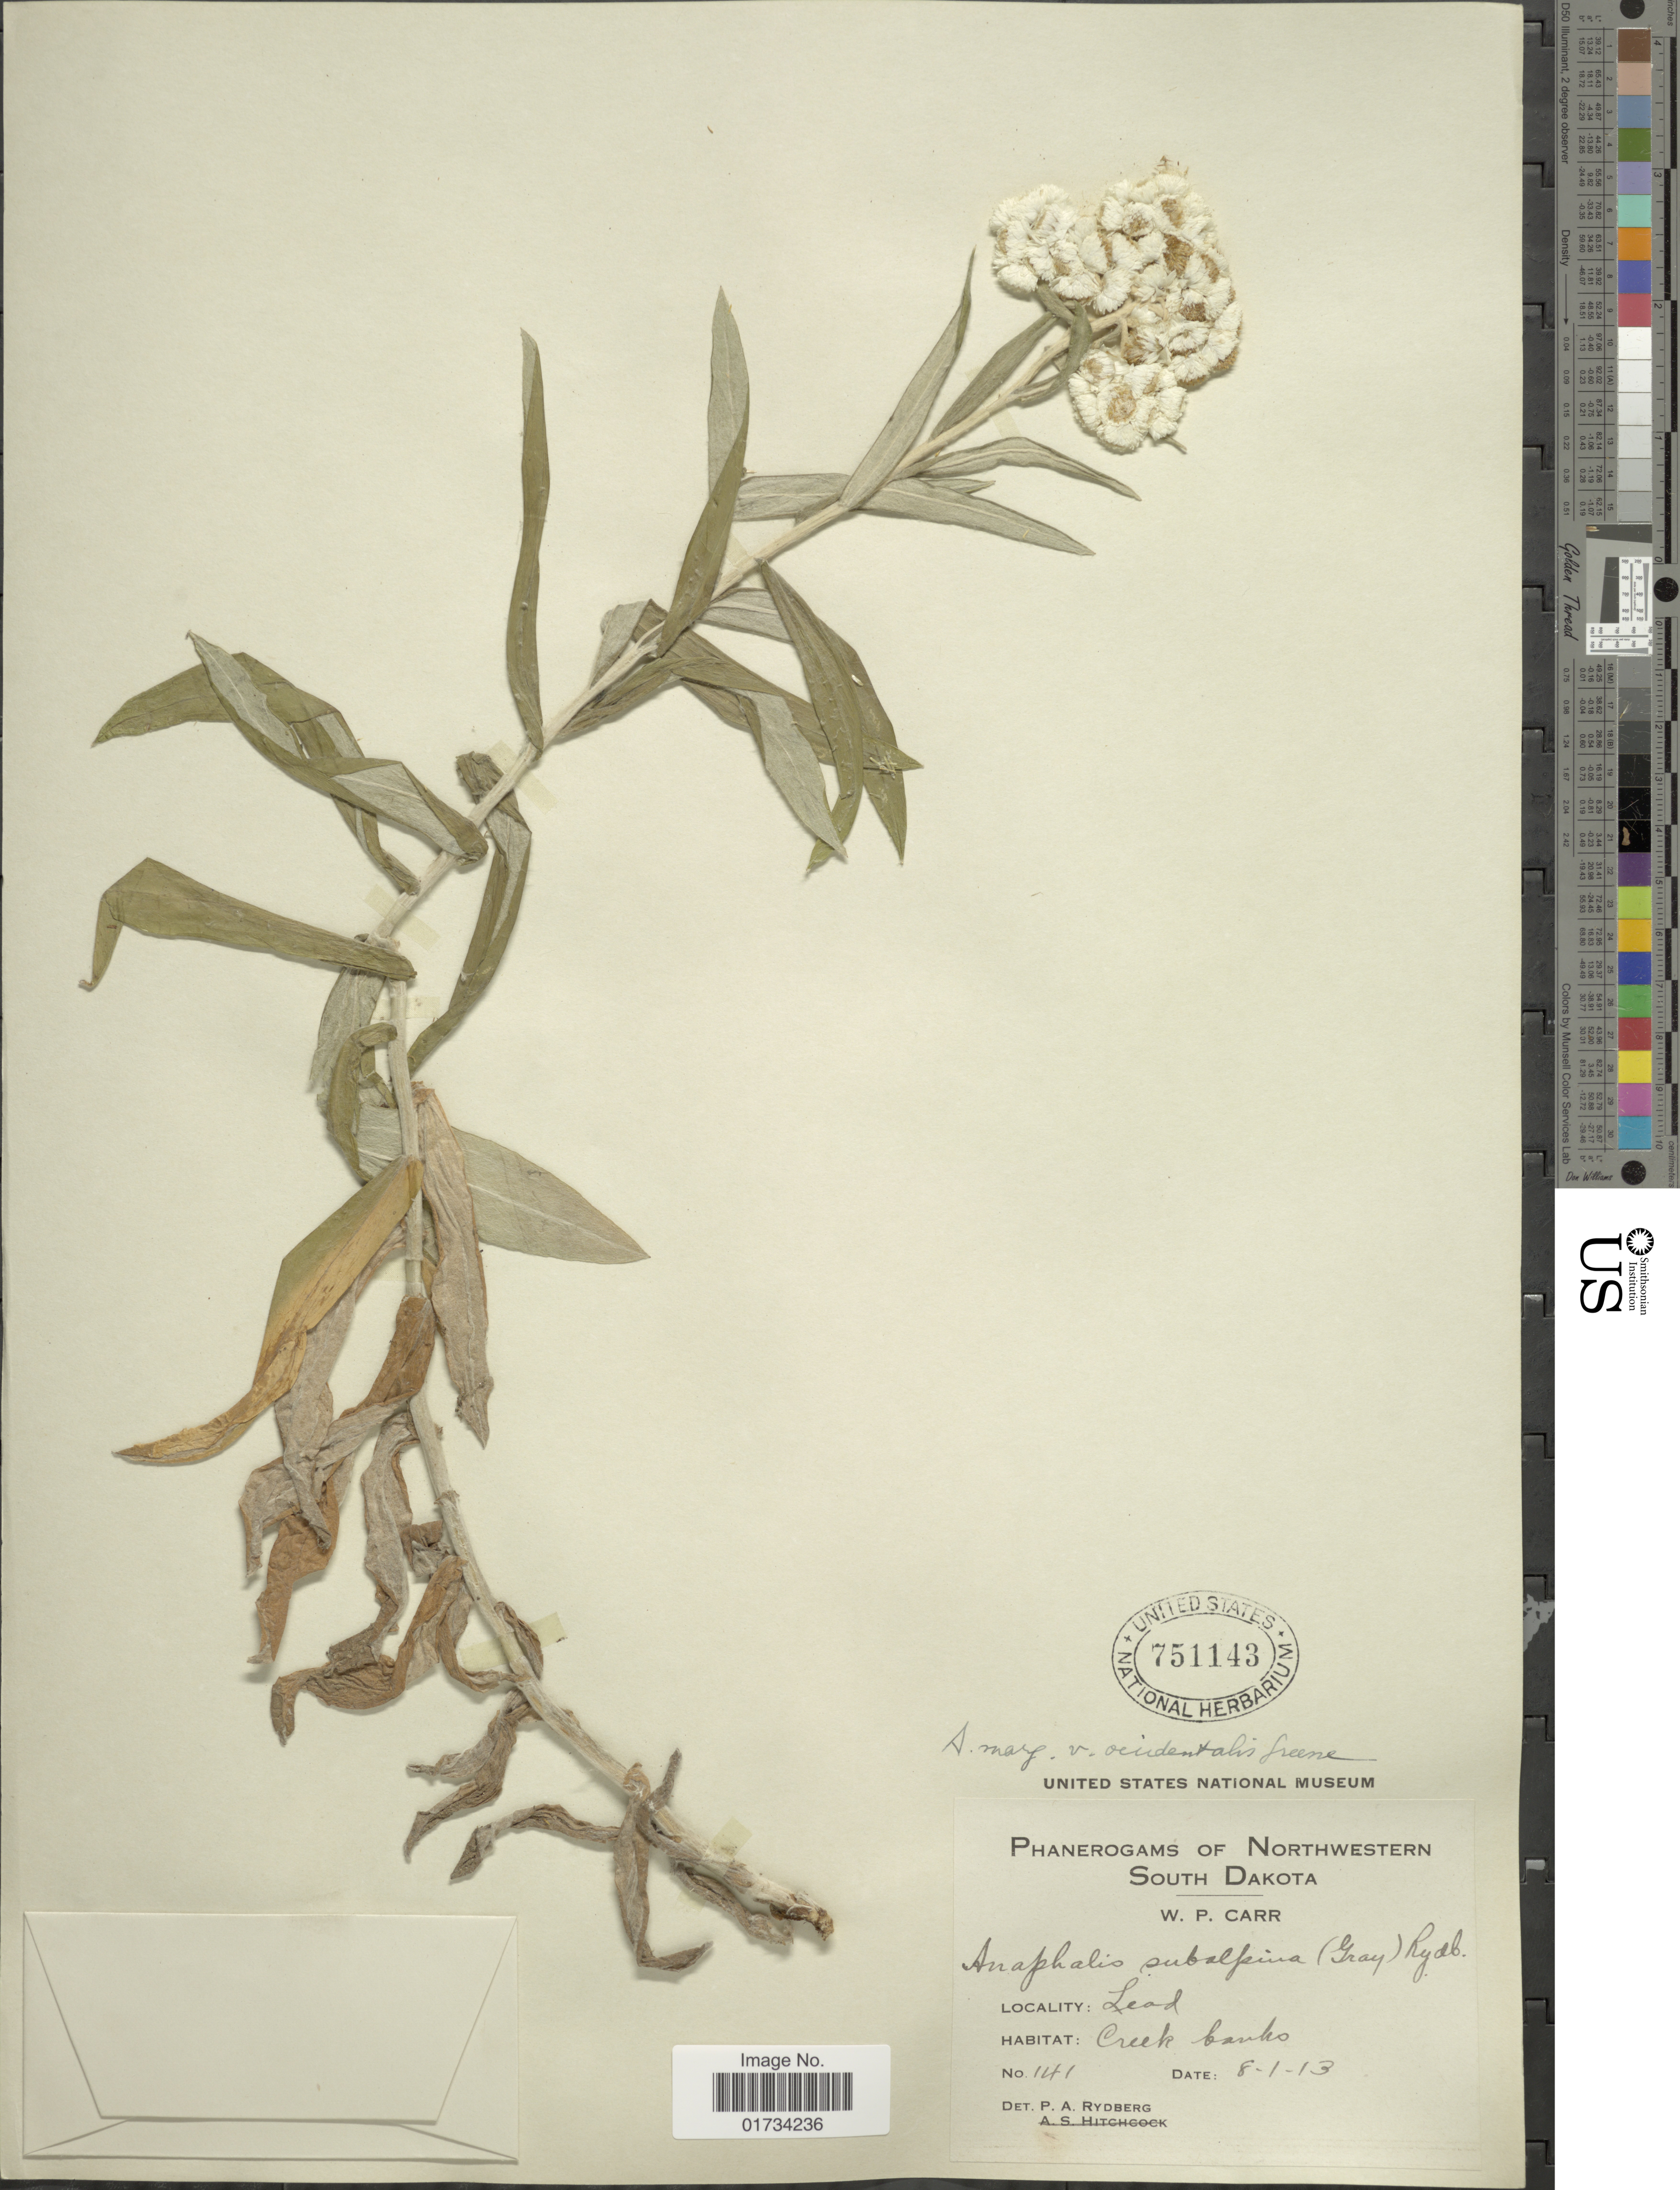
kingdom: Plantae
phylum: Tracheophyta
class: Magnoliopsida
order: Asterales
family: Asteraceae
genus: Anaphalis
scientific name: Anaphalis margaritacea var. occidentalis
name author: Greene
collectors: W. Carr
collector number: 141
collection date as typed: Transcribed d/m/y: 1/8/13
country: United States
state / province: South Dakota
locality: Northwestern South Dakota, Lead, Creek banks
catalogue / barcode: US 751143